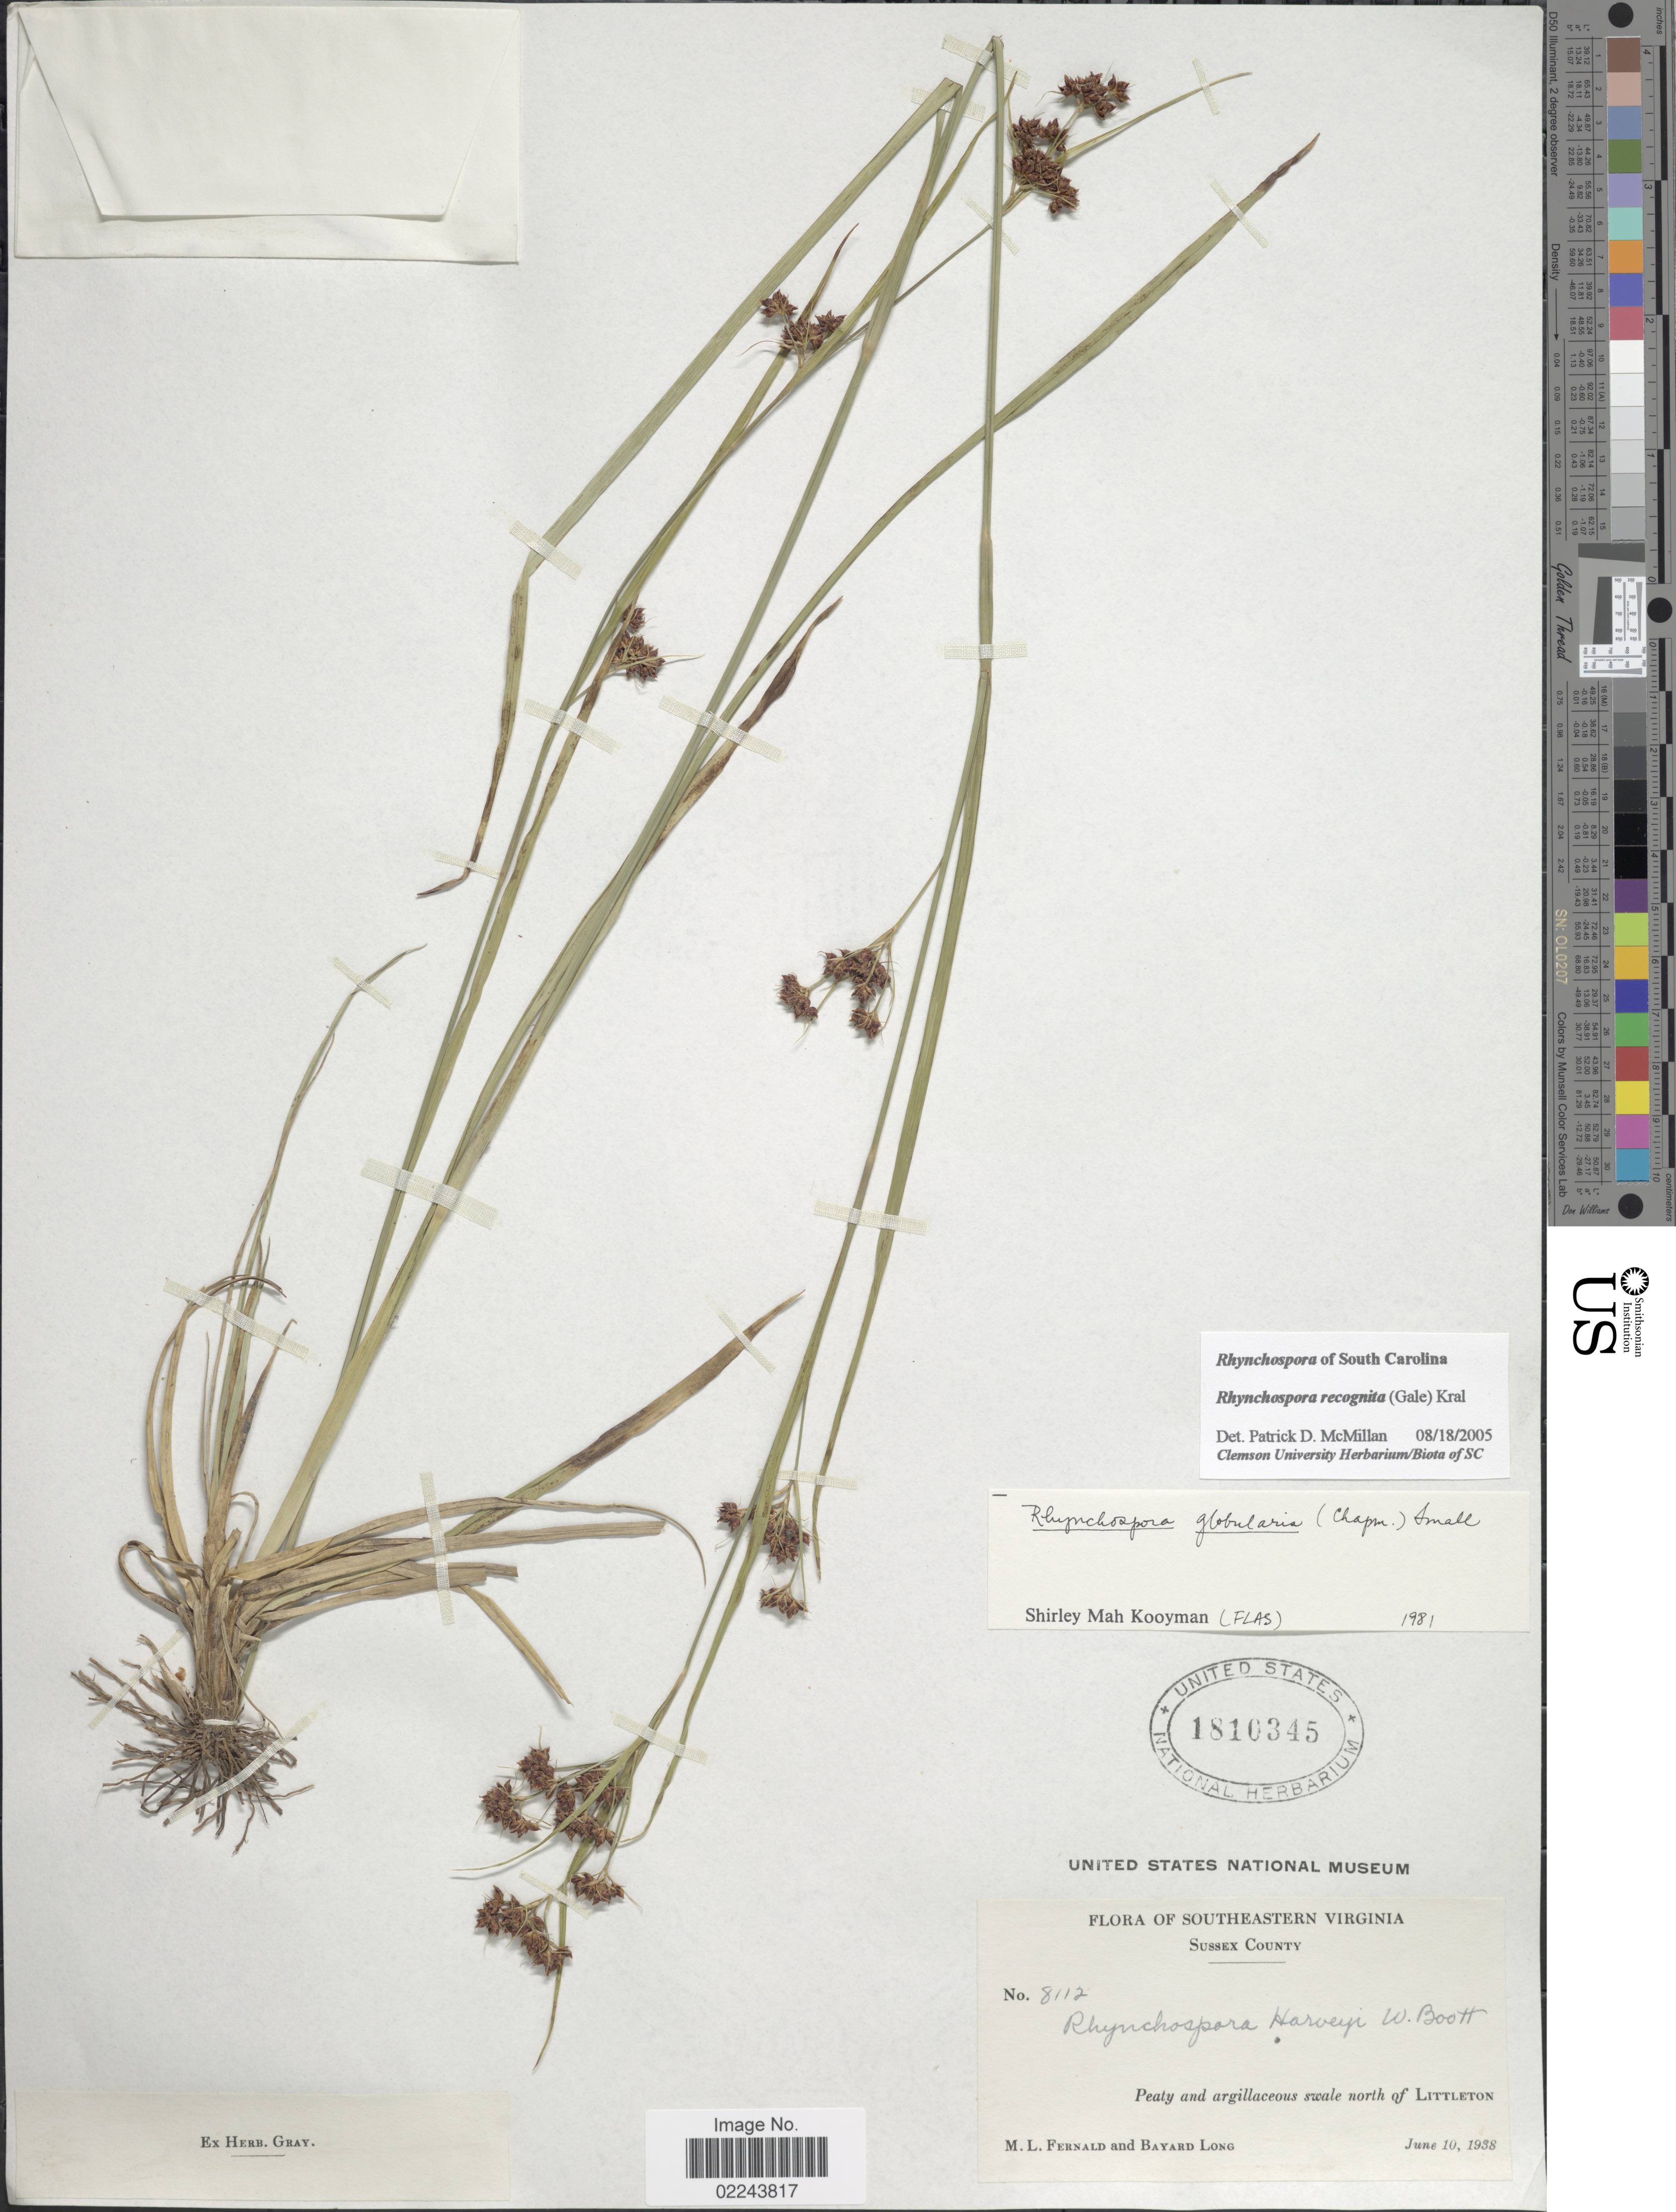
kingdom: Plantae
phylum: Tracheophyta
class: Liliopsida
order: Poales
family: Cyperaceae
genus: Rhynchospora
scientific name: Rhynchospora recognita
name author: (Gale) Kral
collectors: M. L. Fernald & B. Long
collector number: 8112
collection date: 1938-06-10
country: United States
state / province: Virginia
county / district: Sussex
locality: Southeastern Virginia, Sessex County, north of Littleton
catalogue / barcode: US 1810345